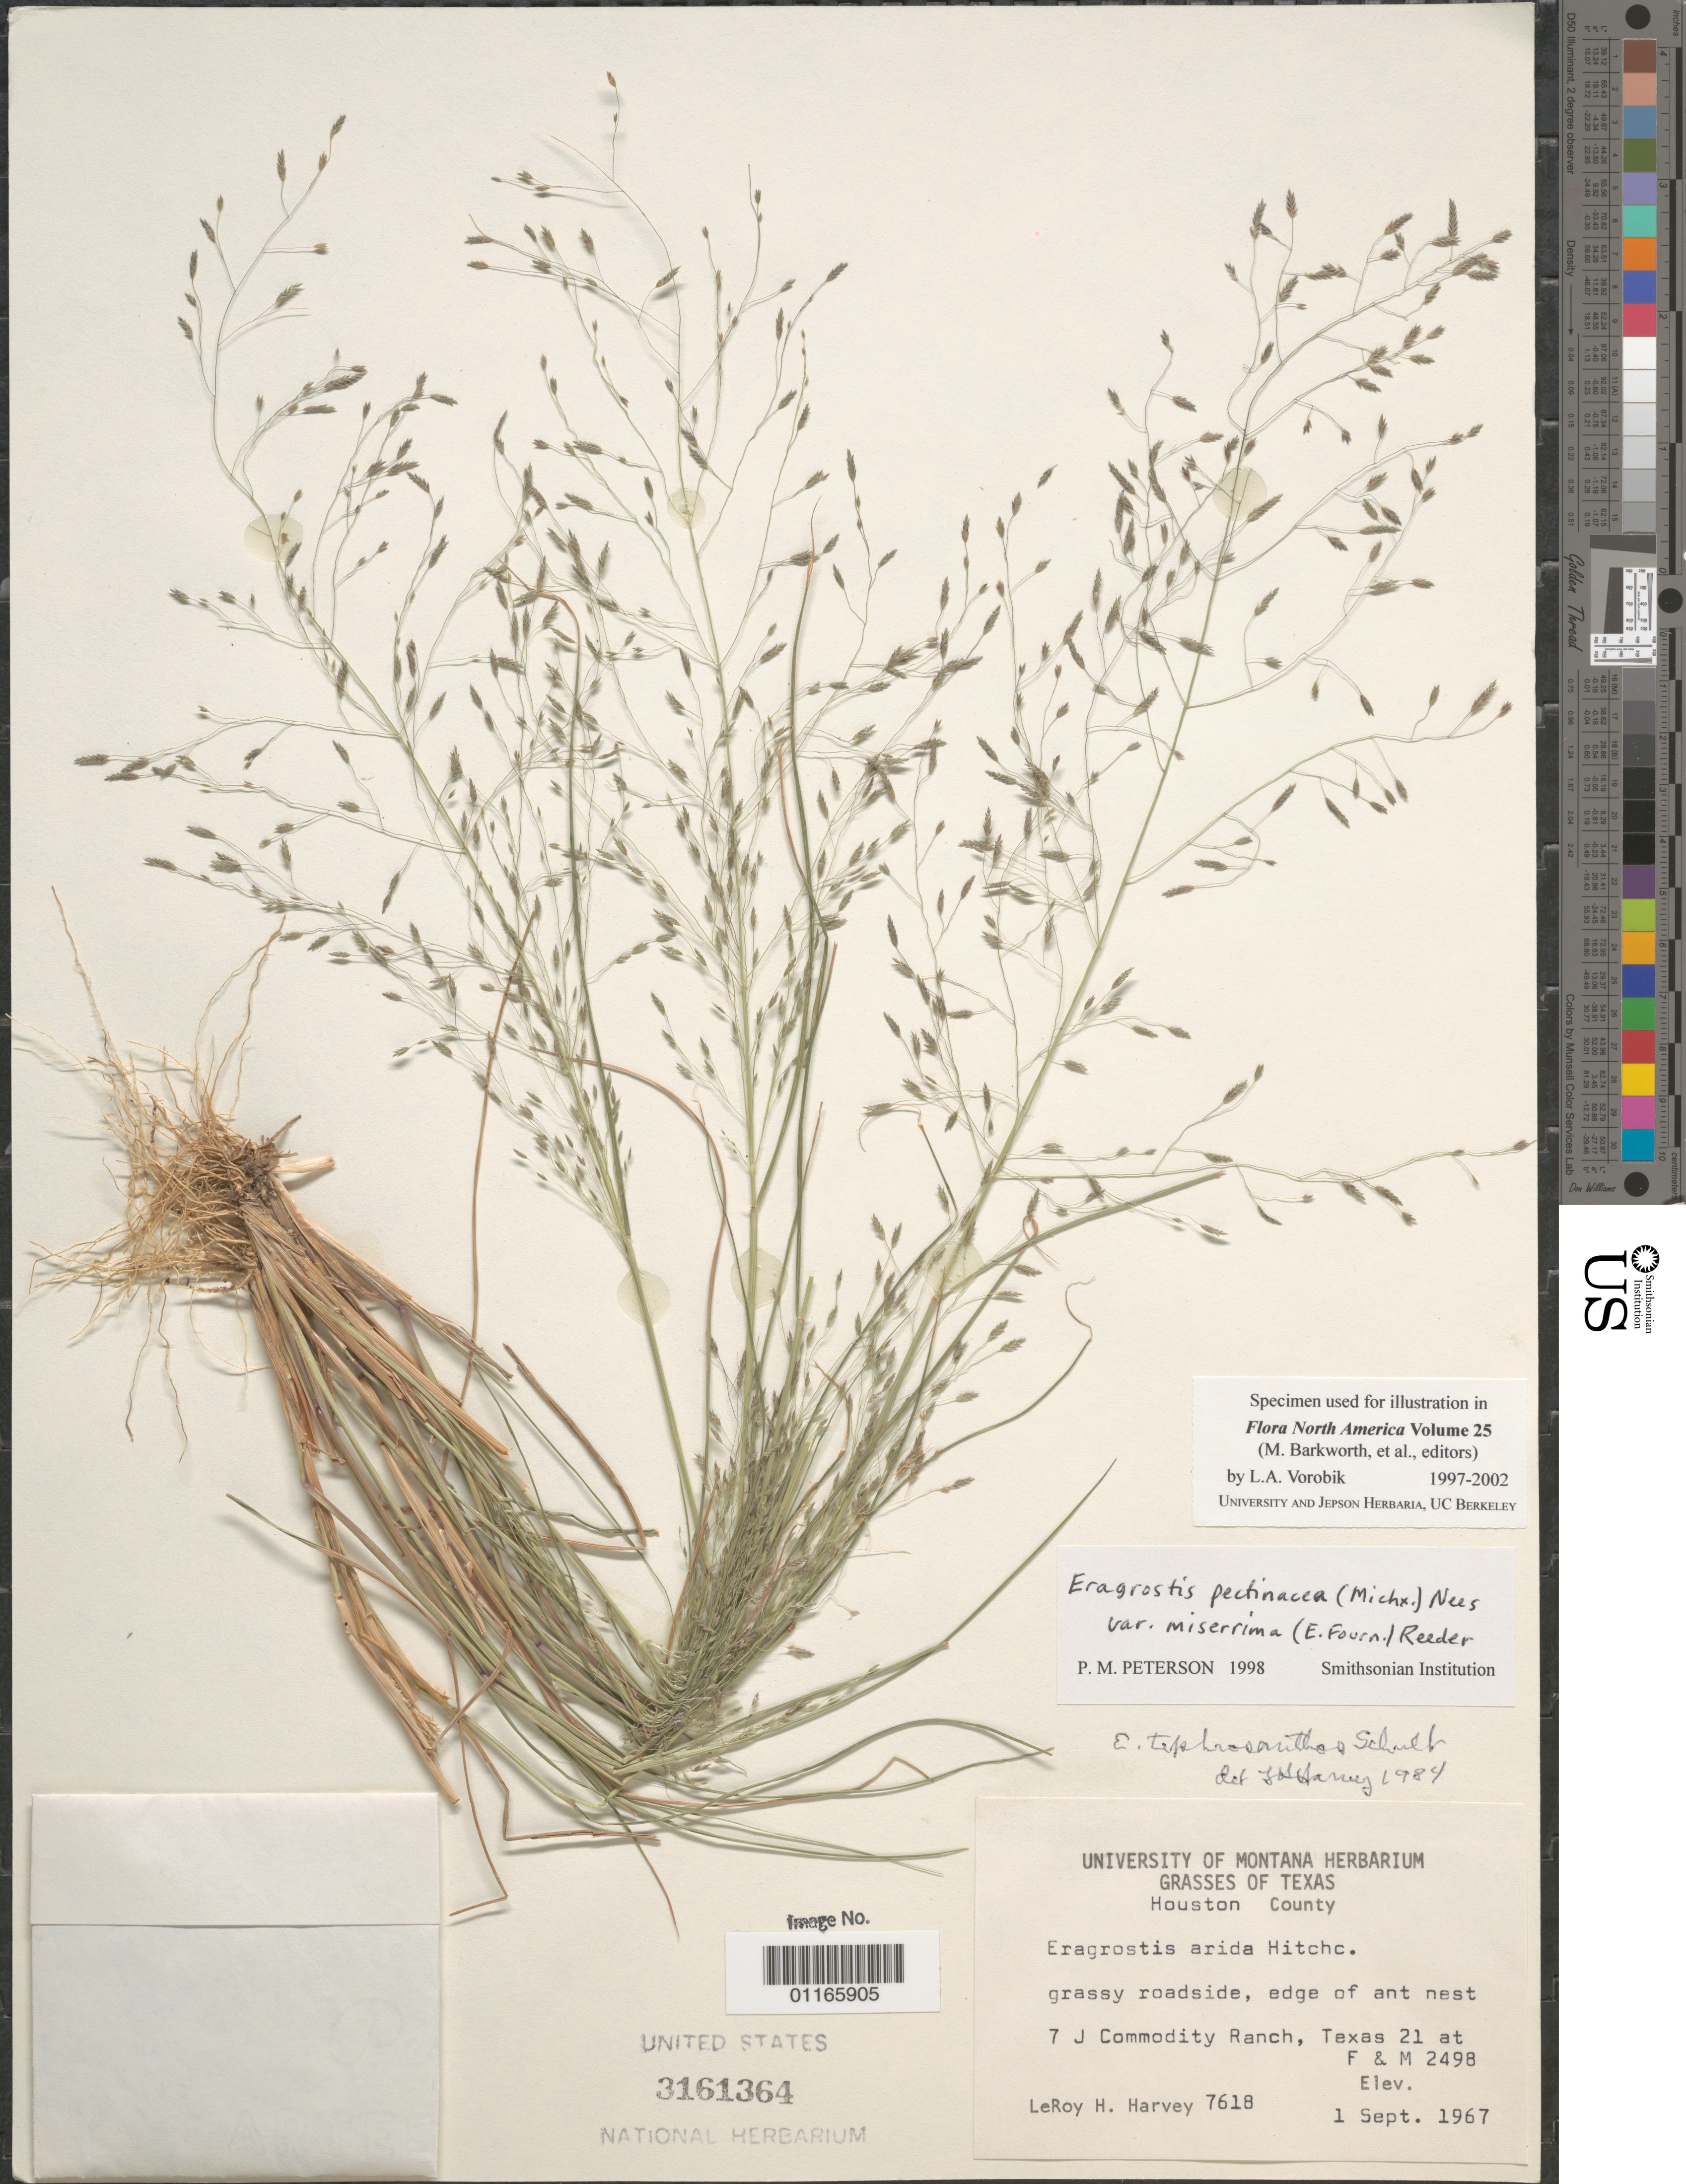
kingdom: Plantae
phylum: Tracheophyta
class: Liliopsida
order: Poales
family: Poaceae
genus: Eragrostis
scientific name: Eragrostis pectinacea var. miserrima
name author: (E. Fourn.) Reeder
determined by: Peterson, Paul M., (BOT), Smithsonian Institution - National Museum of Natural History (UNITED STATES)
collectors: L. H. Harvey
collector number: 7618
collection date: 1967-09-01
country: United States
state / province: Texas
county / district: Houston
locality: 7 J Commodity Ranch, Texas 21 at F & M 2498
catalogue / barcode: US 3161364